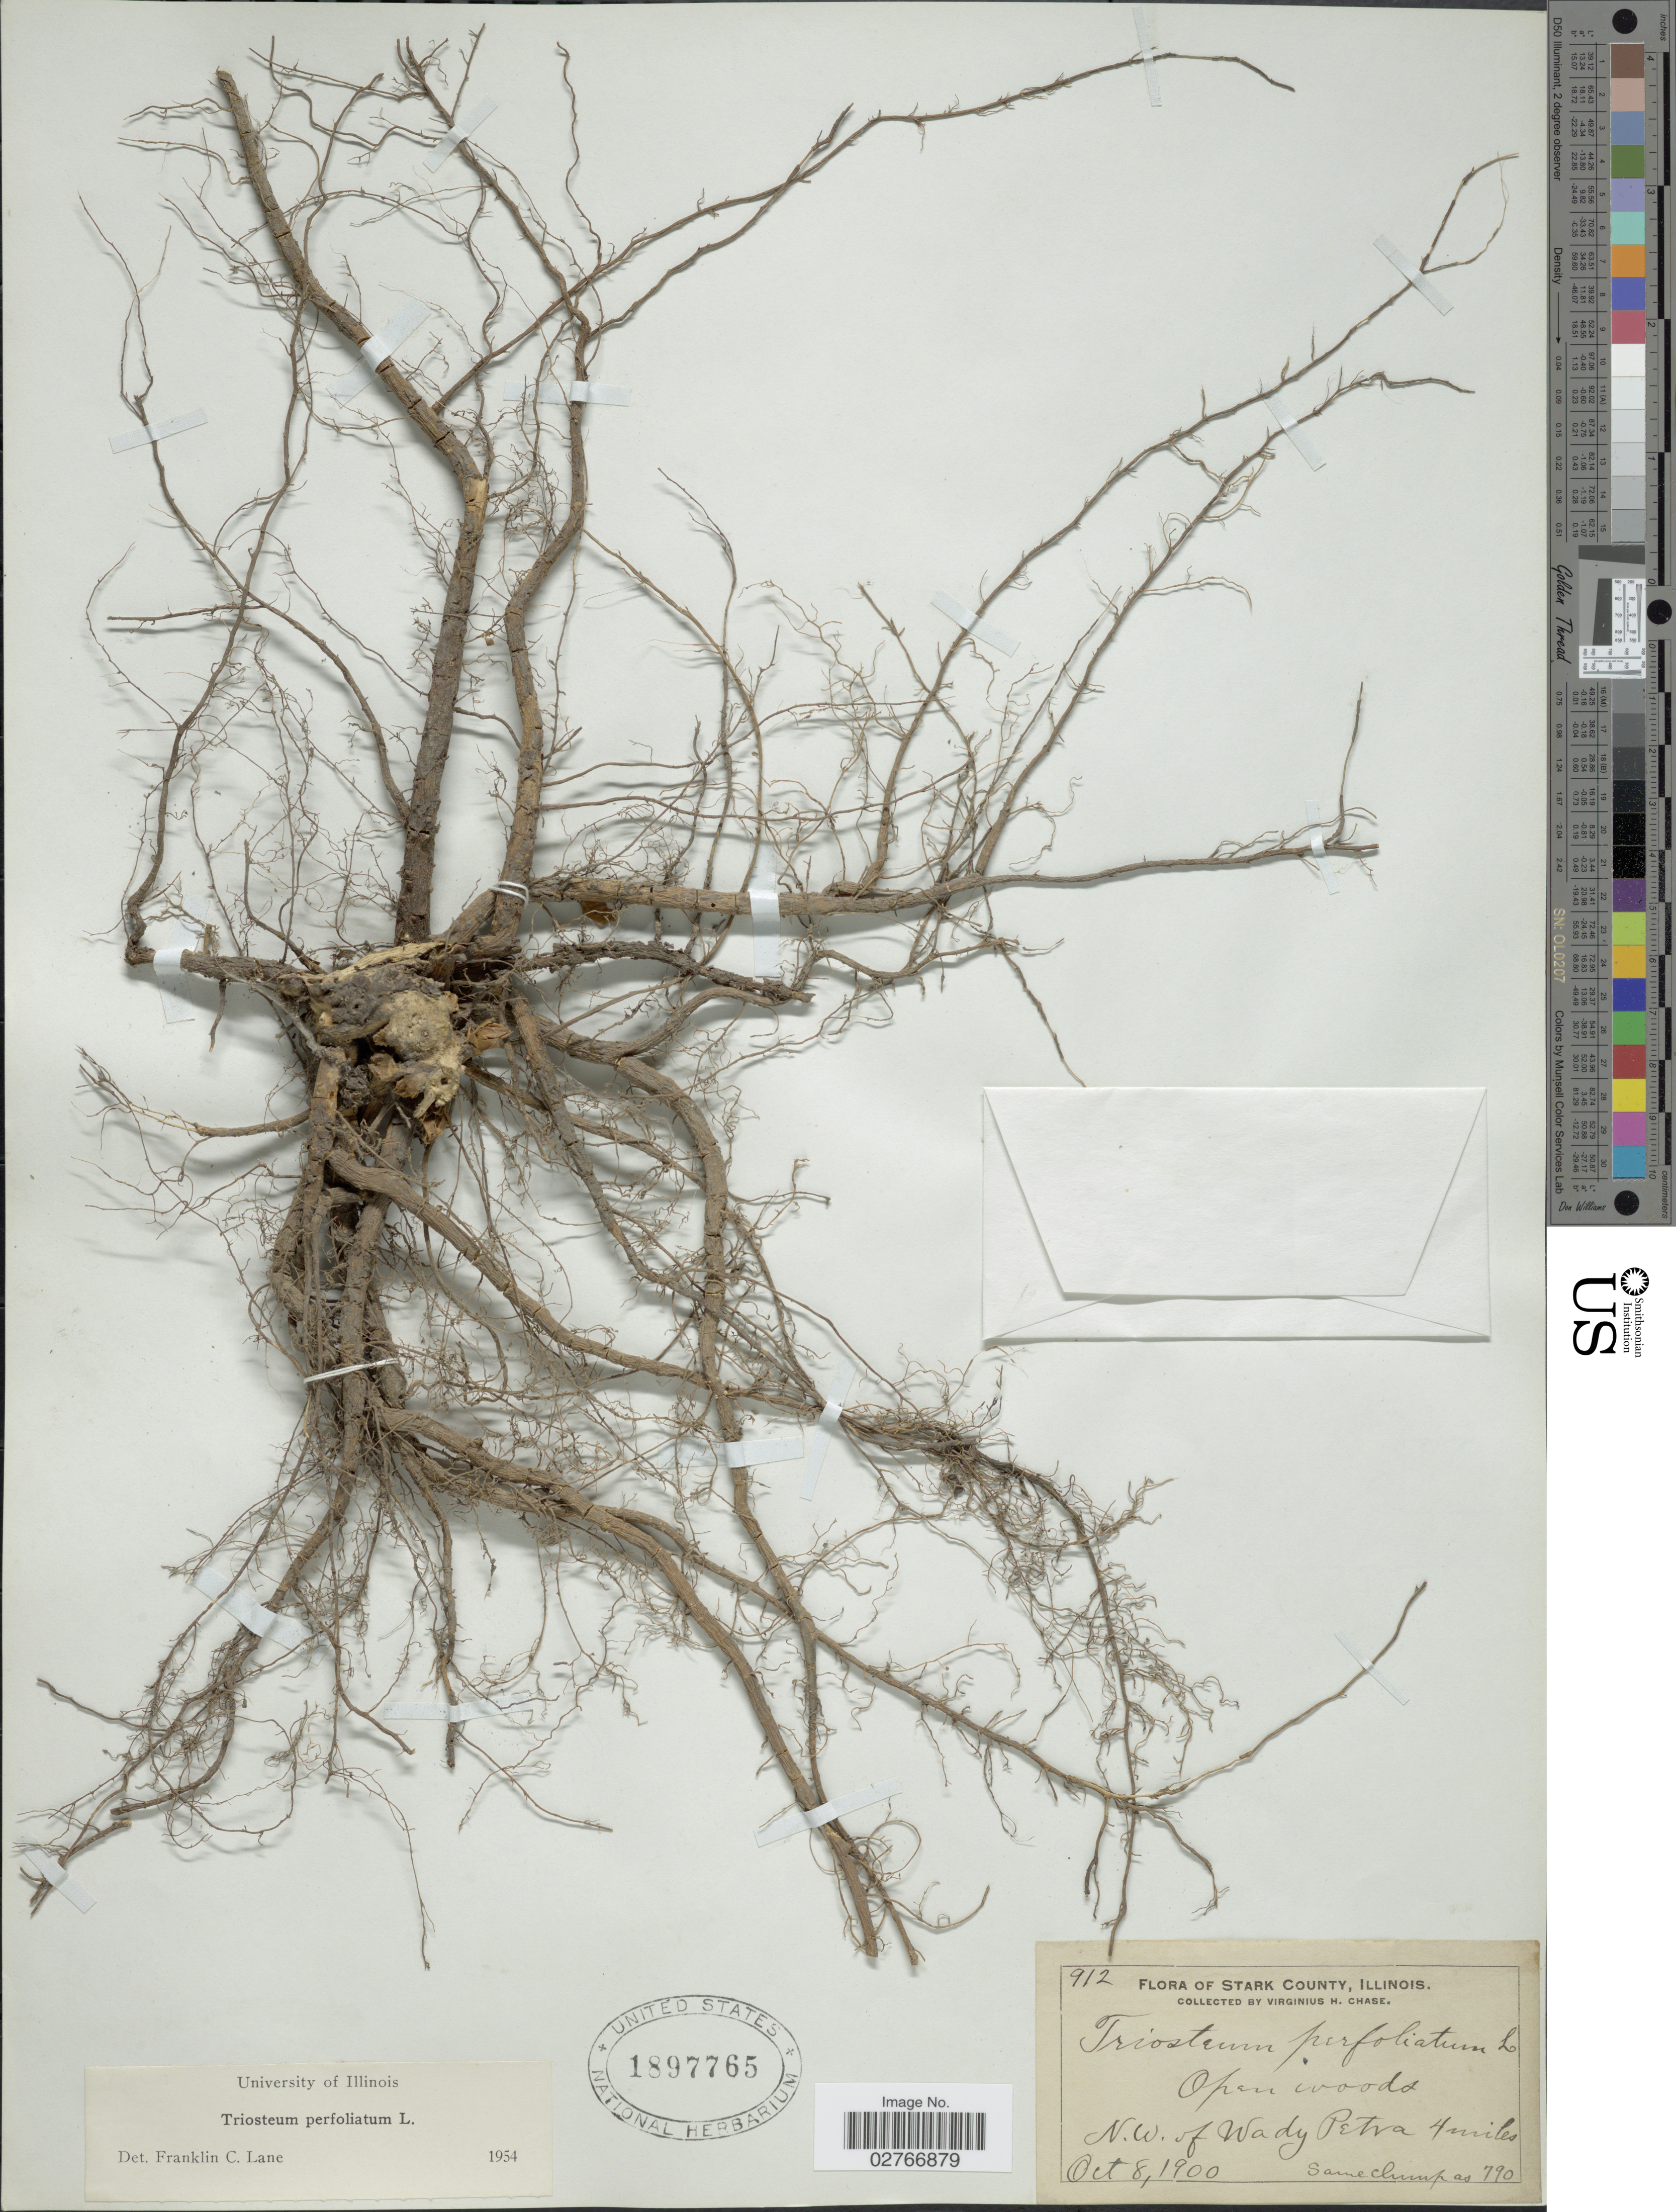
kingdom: Plantae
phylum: Tracheophyta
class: Magnoliopsida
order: Dipsacales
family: Caprifoliaceae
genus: Triosteum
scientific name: Triosteum perfoliatum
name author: L.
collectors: V. H. Chase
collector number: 912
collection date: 1900-10-08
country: United States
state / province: Illinois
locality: Stark County. N.W. of Wady Petra 4 miles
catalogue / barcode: US 1897765